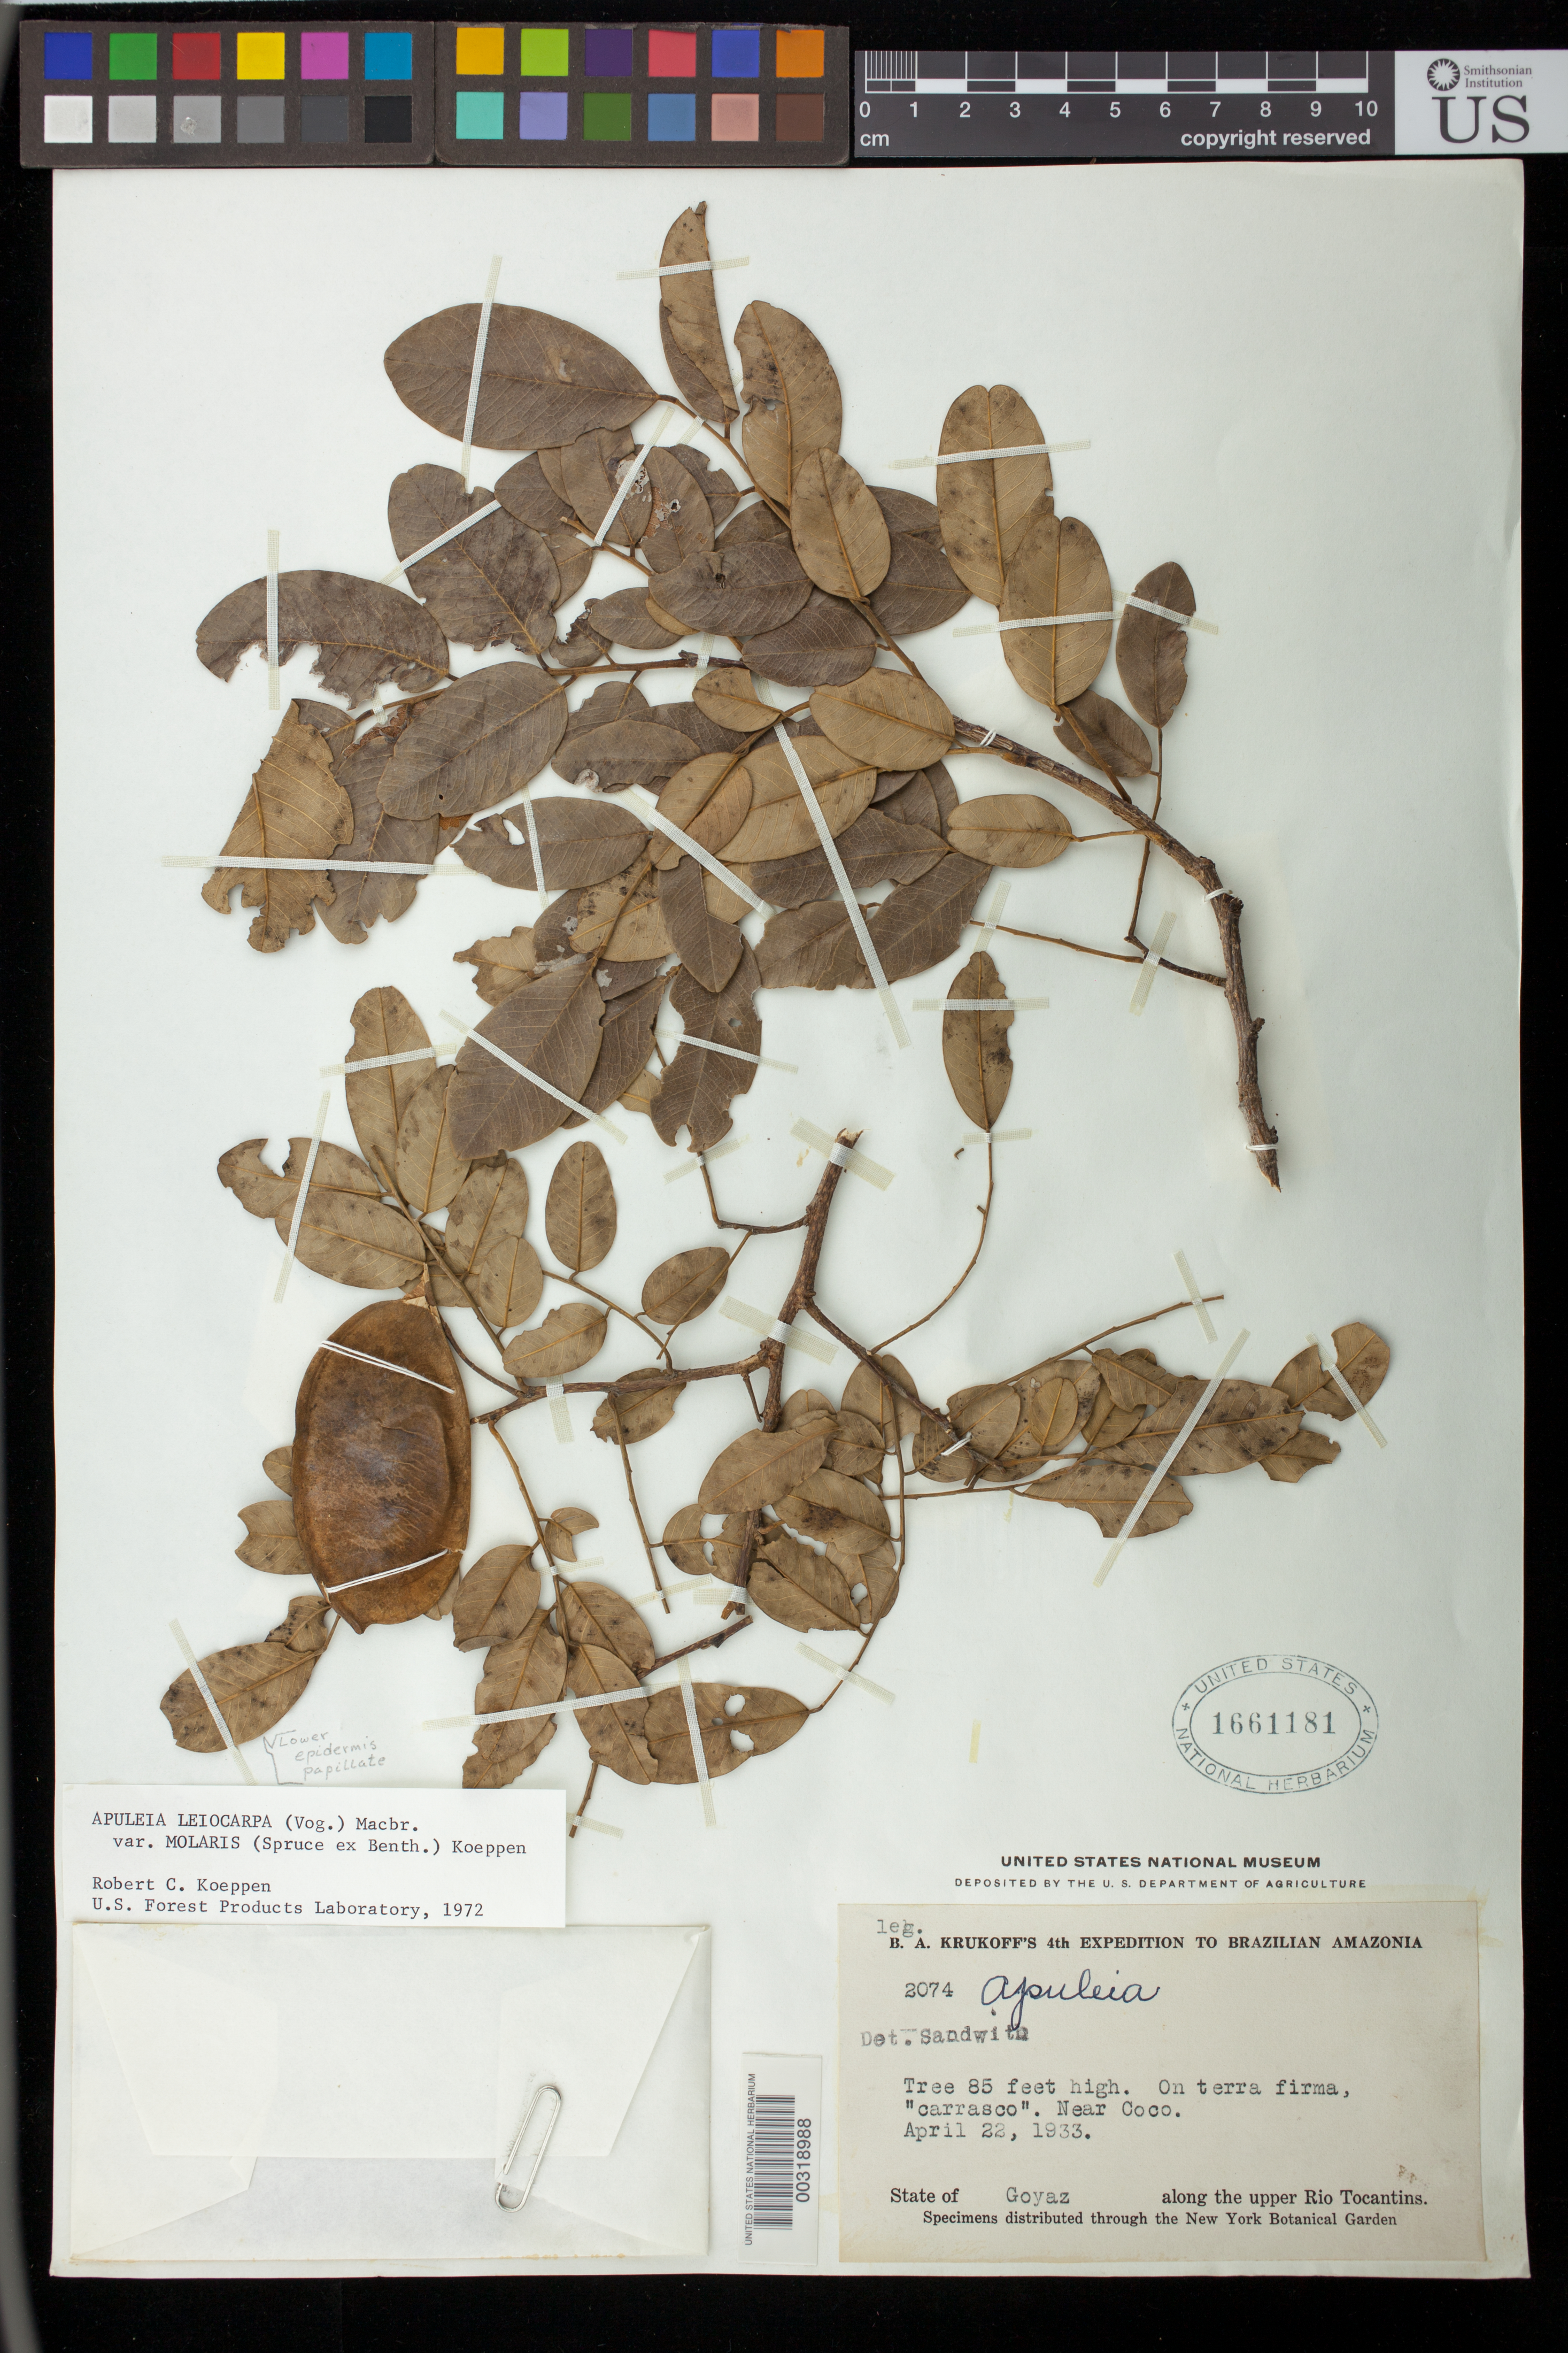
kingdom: Plantae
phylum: Tracheophyta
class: Magnoliopsida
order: Fabales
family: Fabaceae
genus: Apuleia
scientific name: Apuleia leiocarpa var. molaris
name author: (Spruce ex Benth.) R.C. Koeppen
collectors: B. A. Krukoff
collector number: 2074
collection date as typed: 22 Apr 1933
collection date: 1933-04-22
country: Brazil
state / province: Goiás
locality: Near coco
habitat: Terra firma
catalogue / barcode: US 1661181